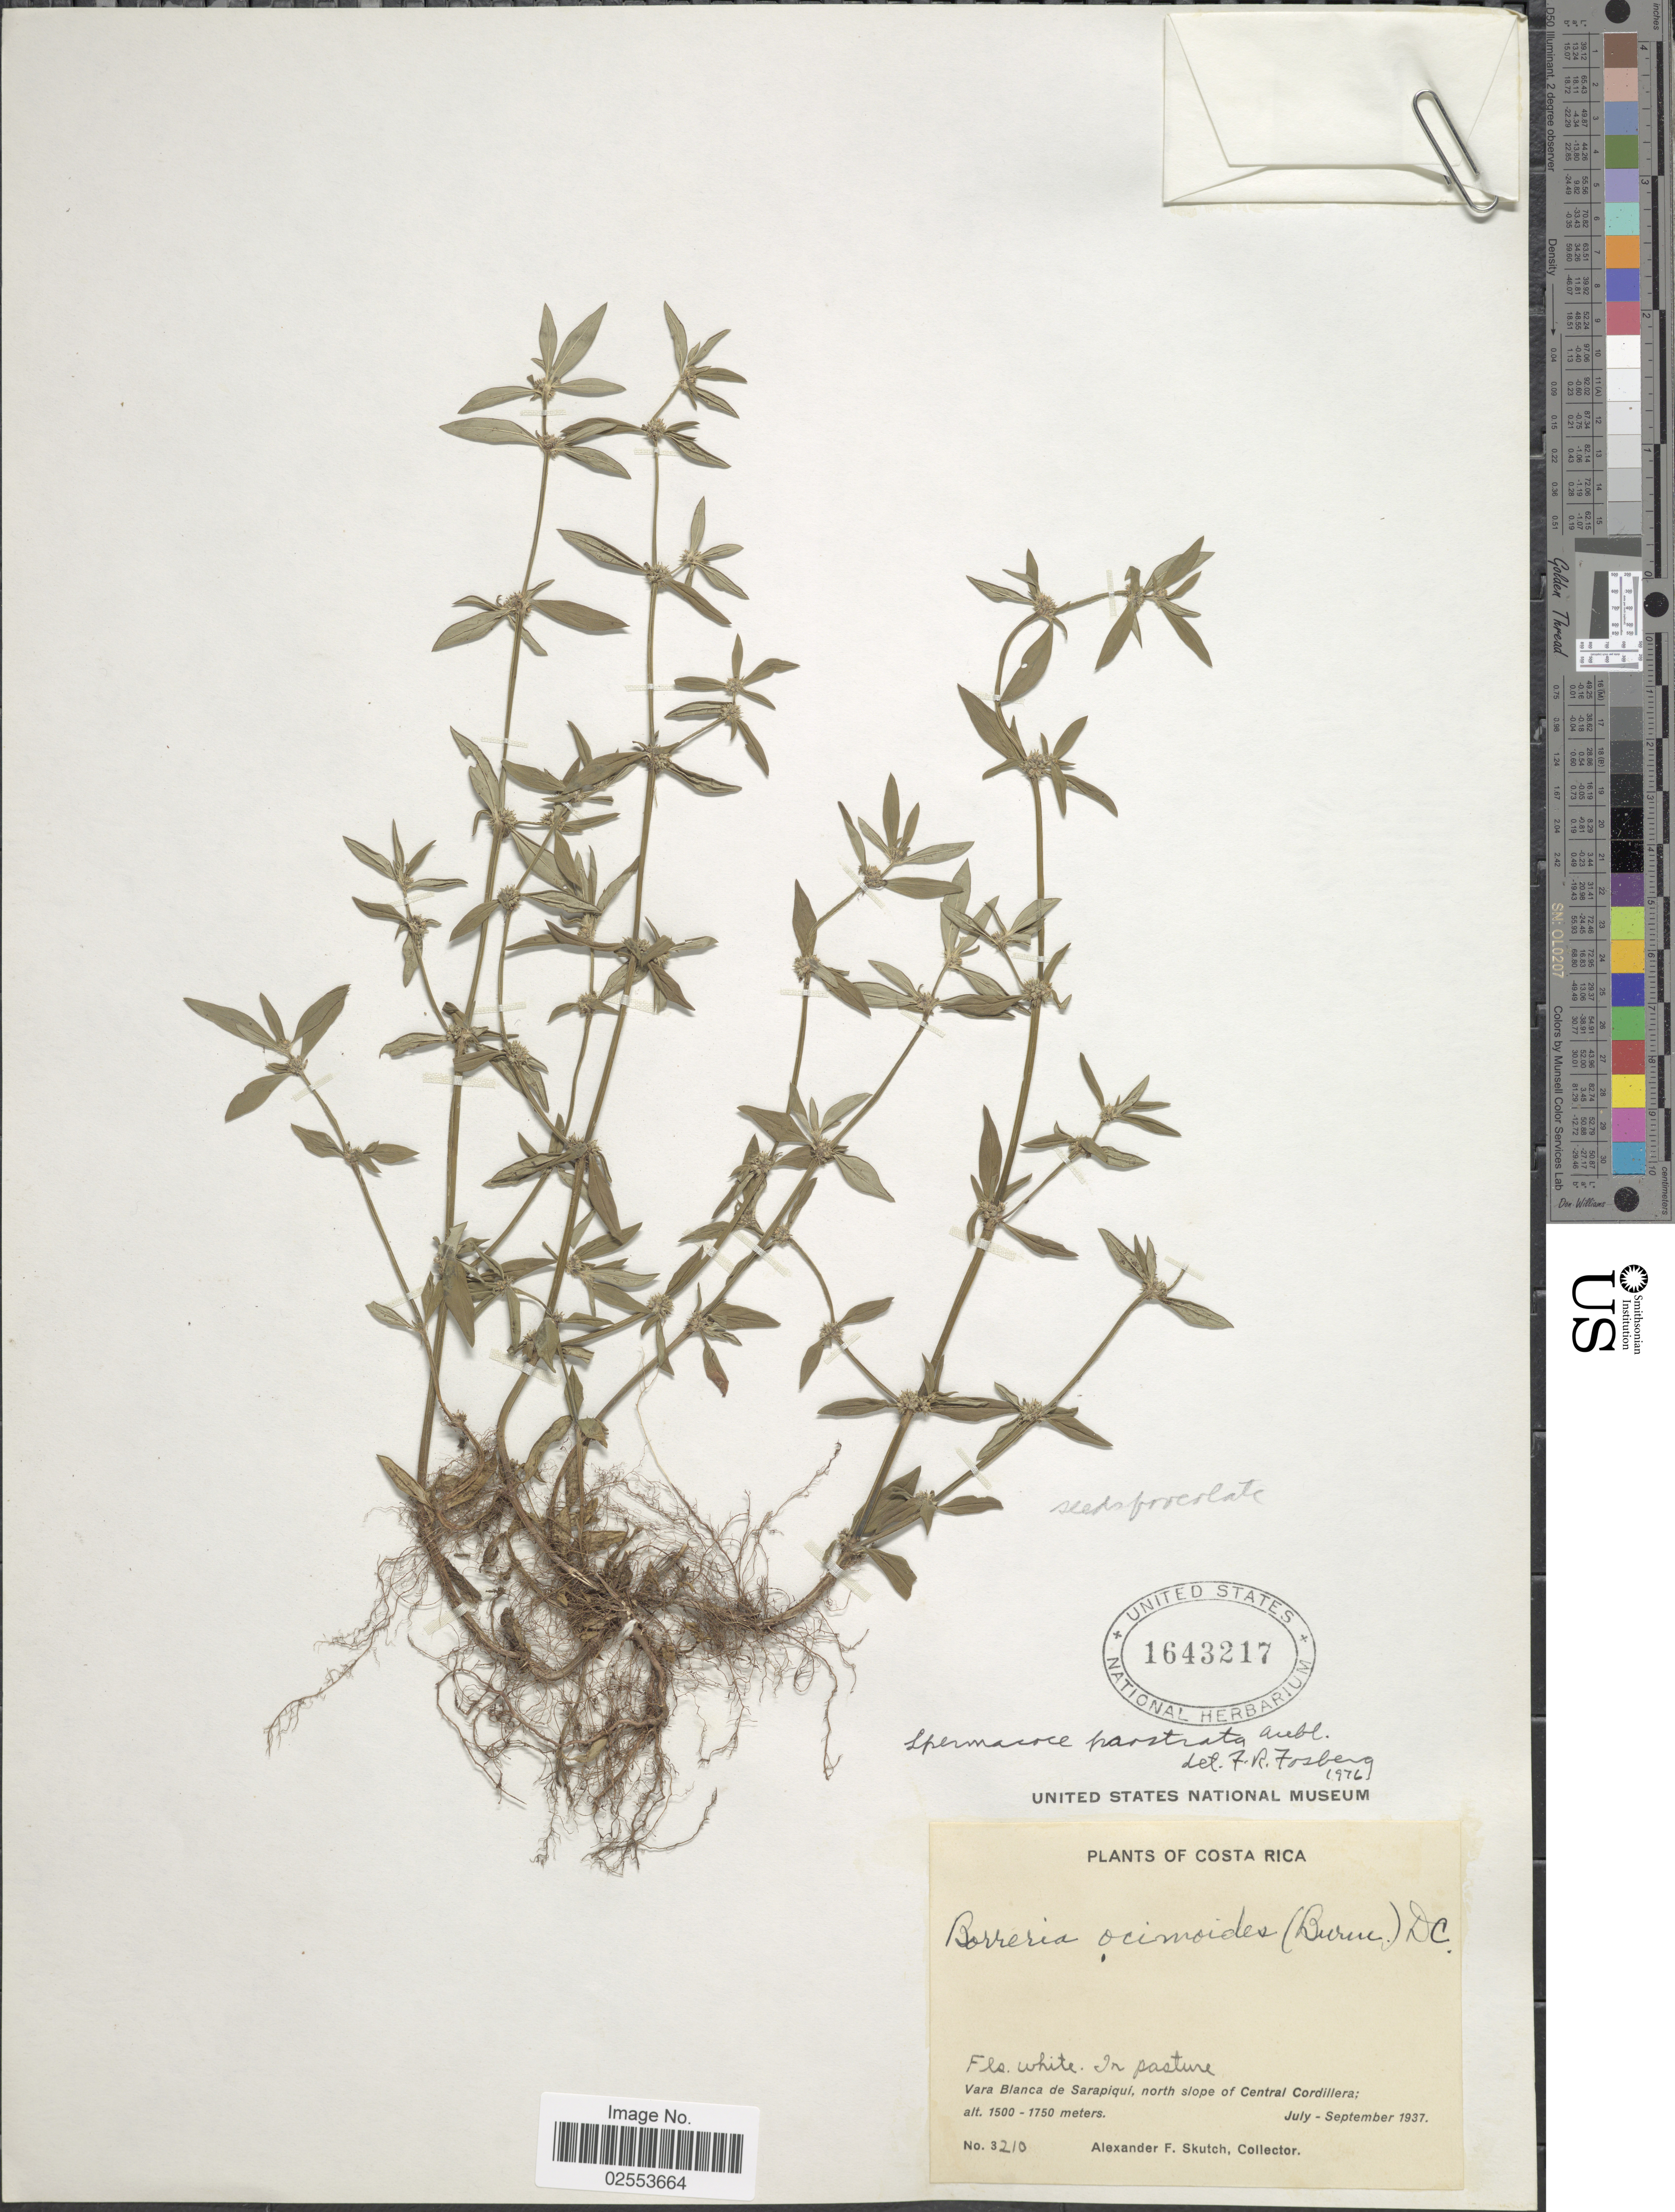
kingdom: Plantae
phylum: Tracheophyta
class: Magnoliopsida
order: Gentianales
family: Rubiaceae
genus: Spermacoce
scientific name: Spermacoce prostrata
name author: Aubl.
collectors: A. F. Skutch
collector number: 3210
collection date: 1937-07/1937-09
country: Costa Rica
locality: Vara Blanca de Sarapiqui, north slope of Central Cordillera.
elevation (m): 1500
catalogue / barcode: US 1643217